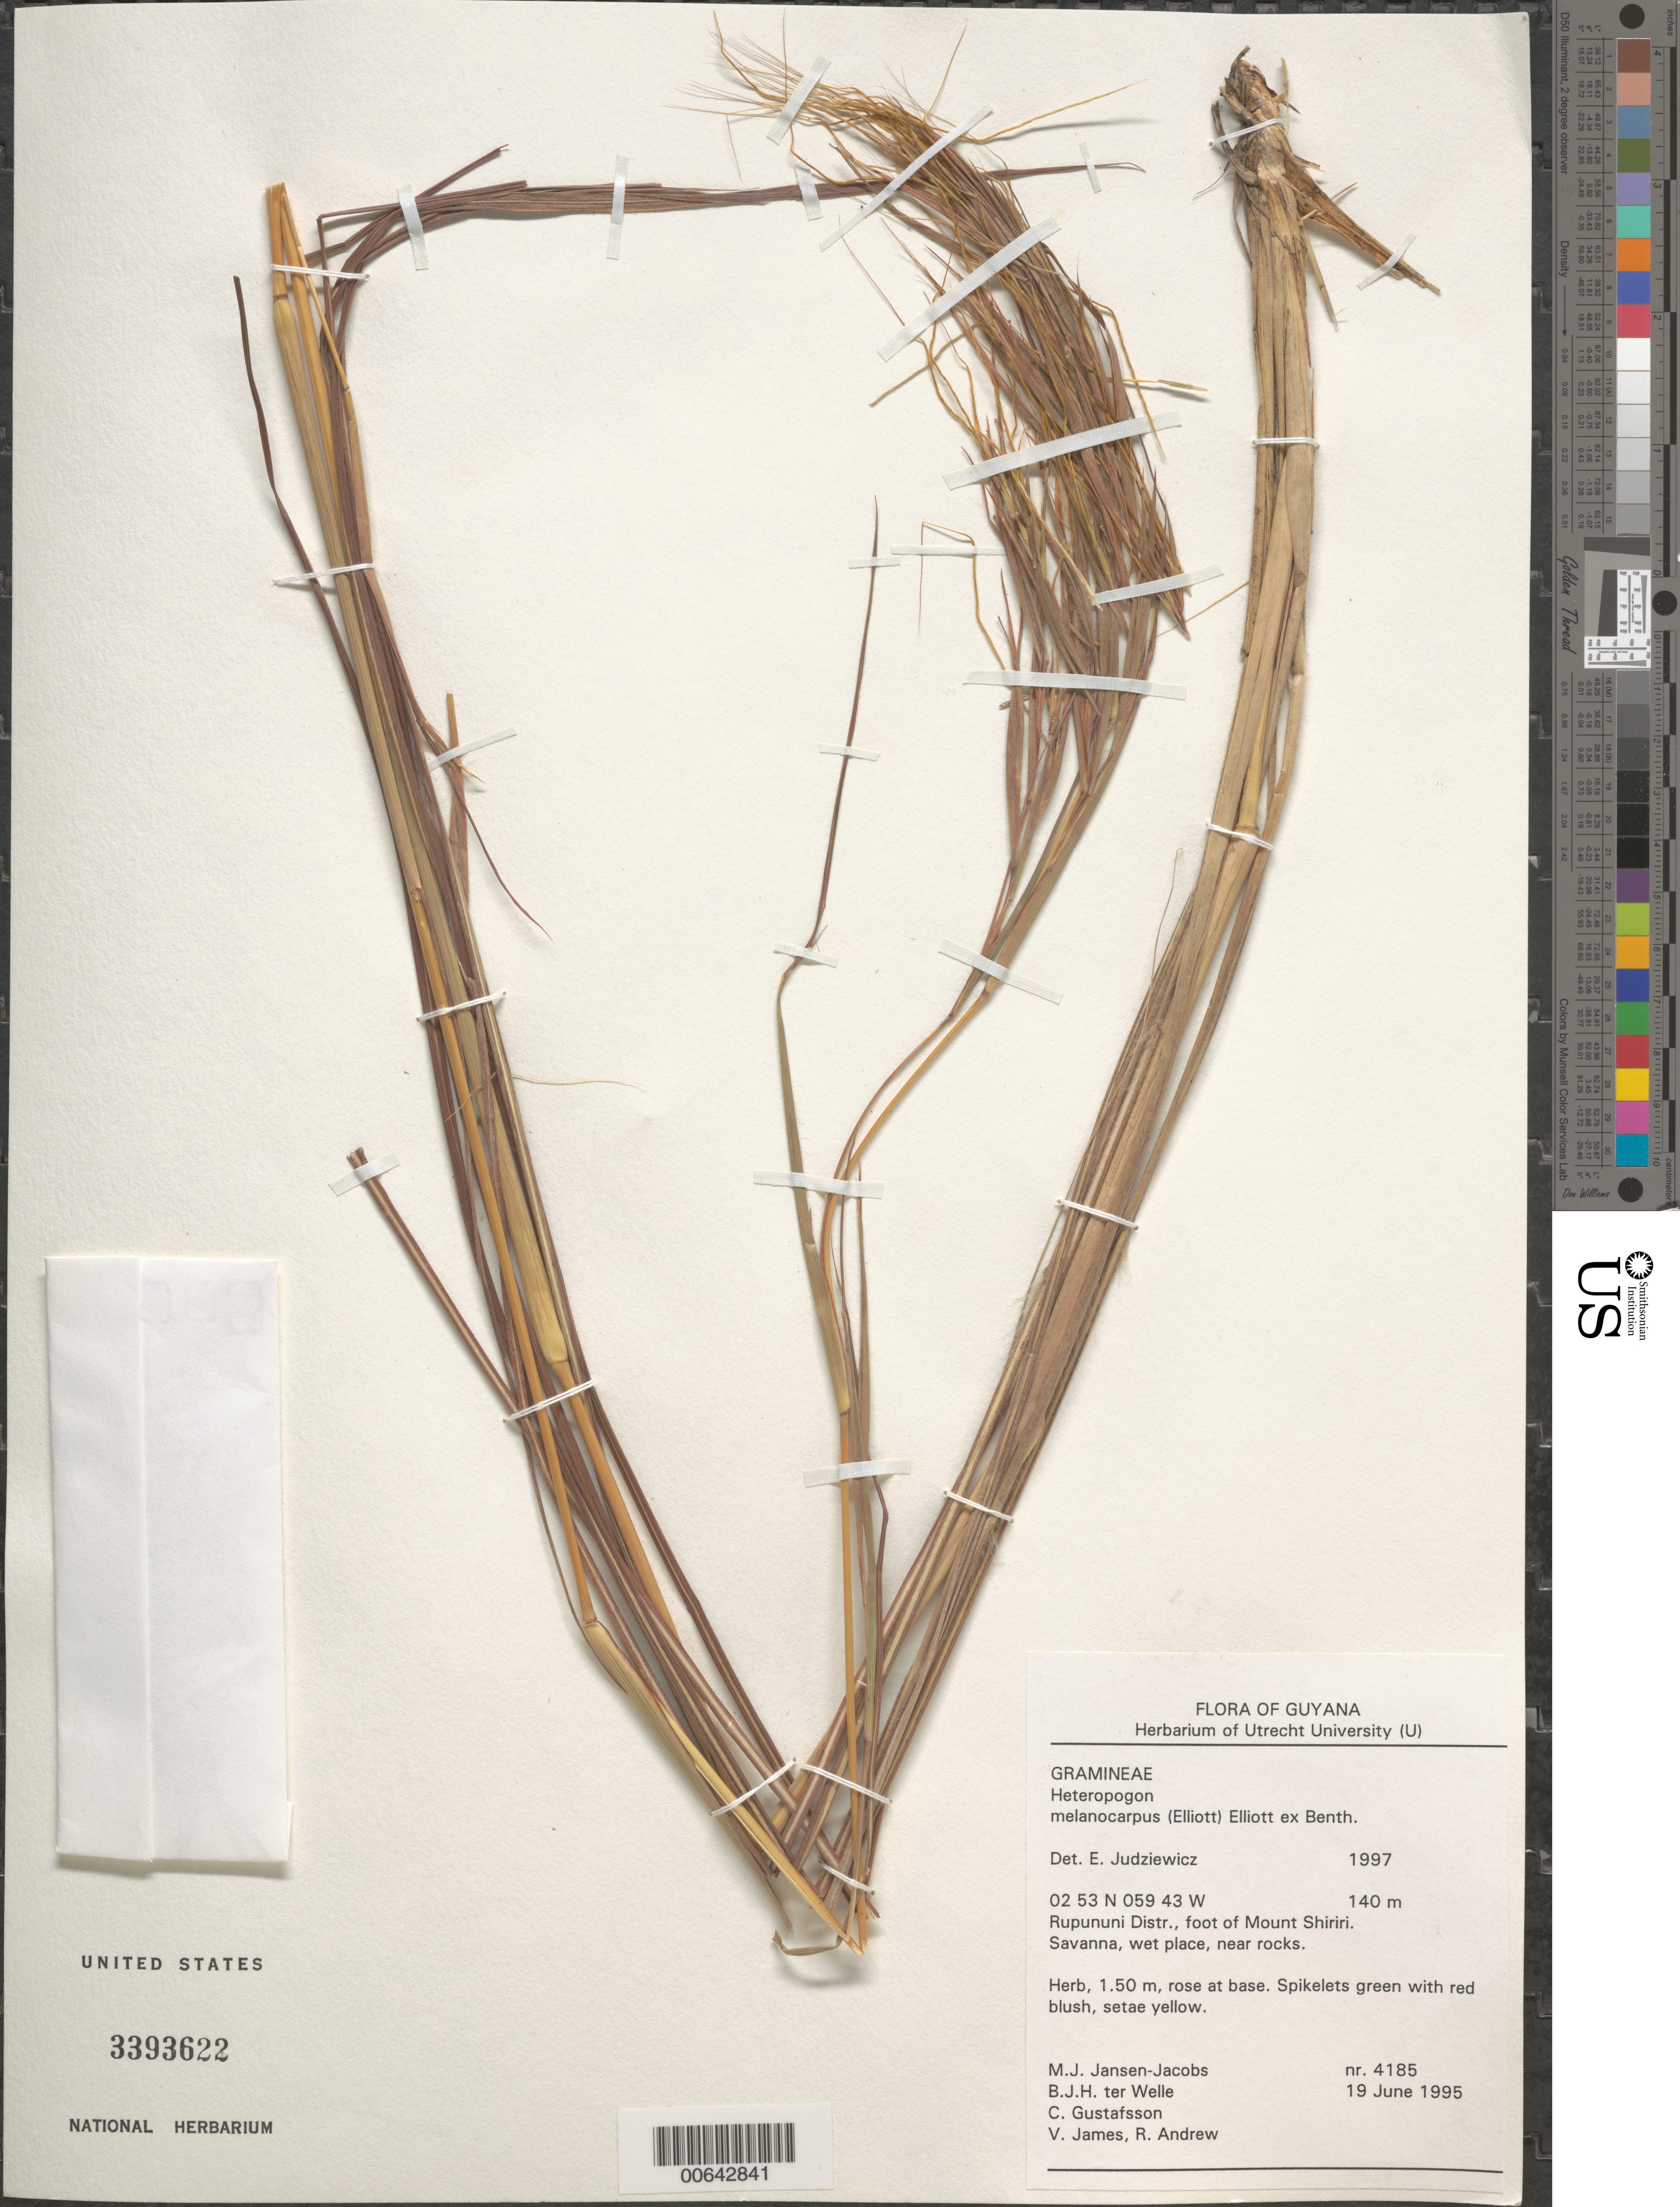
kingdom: Plantae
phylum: Tracheophyta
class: Liliopsida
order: Poales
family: Poaceae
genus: Heteropogon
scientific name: Heteropogon melanocarpus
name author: (Elliott) Benth.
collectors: M. J. Jansen-Jacobs, B. Welle, C. Gustafsson, V. James & R. Andrew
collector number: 4185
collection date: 1995-06-19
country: Guyana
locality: Rupununi Distr., foot of Mount Shiriri.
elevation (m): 140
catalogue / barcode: US 3393622